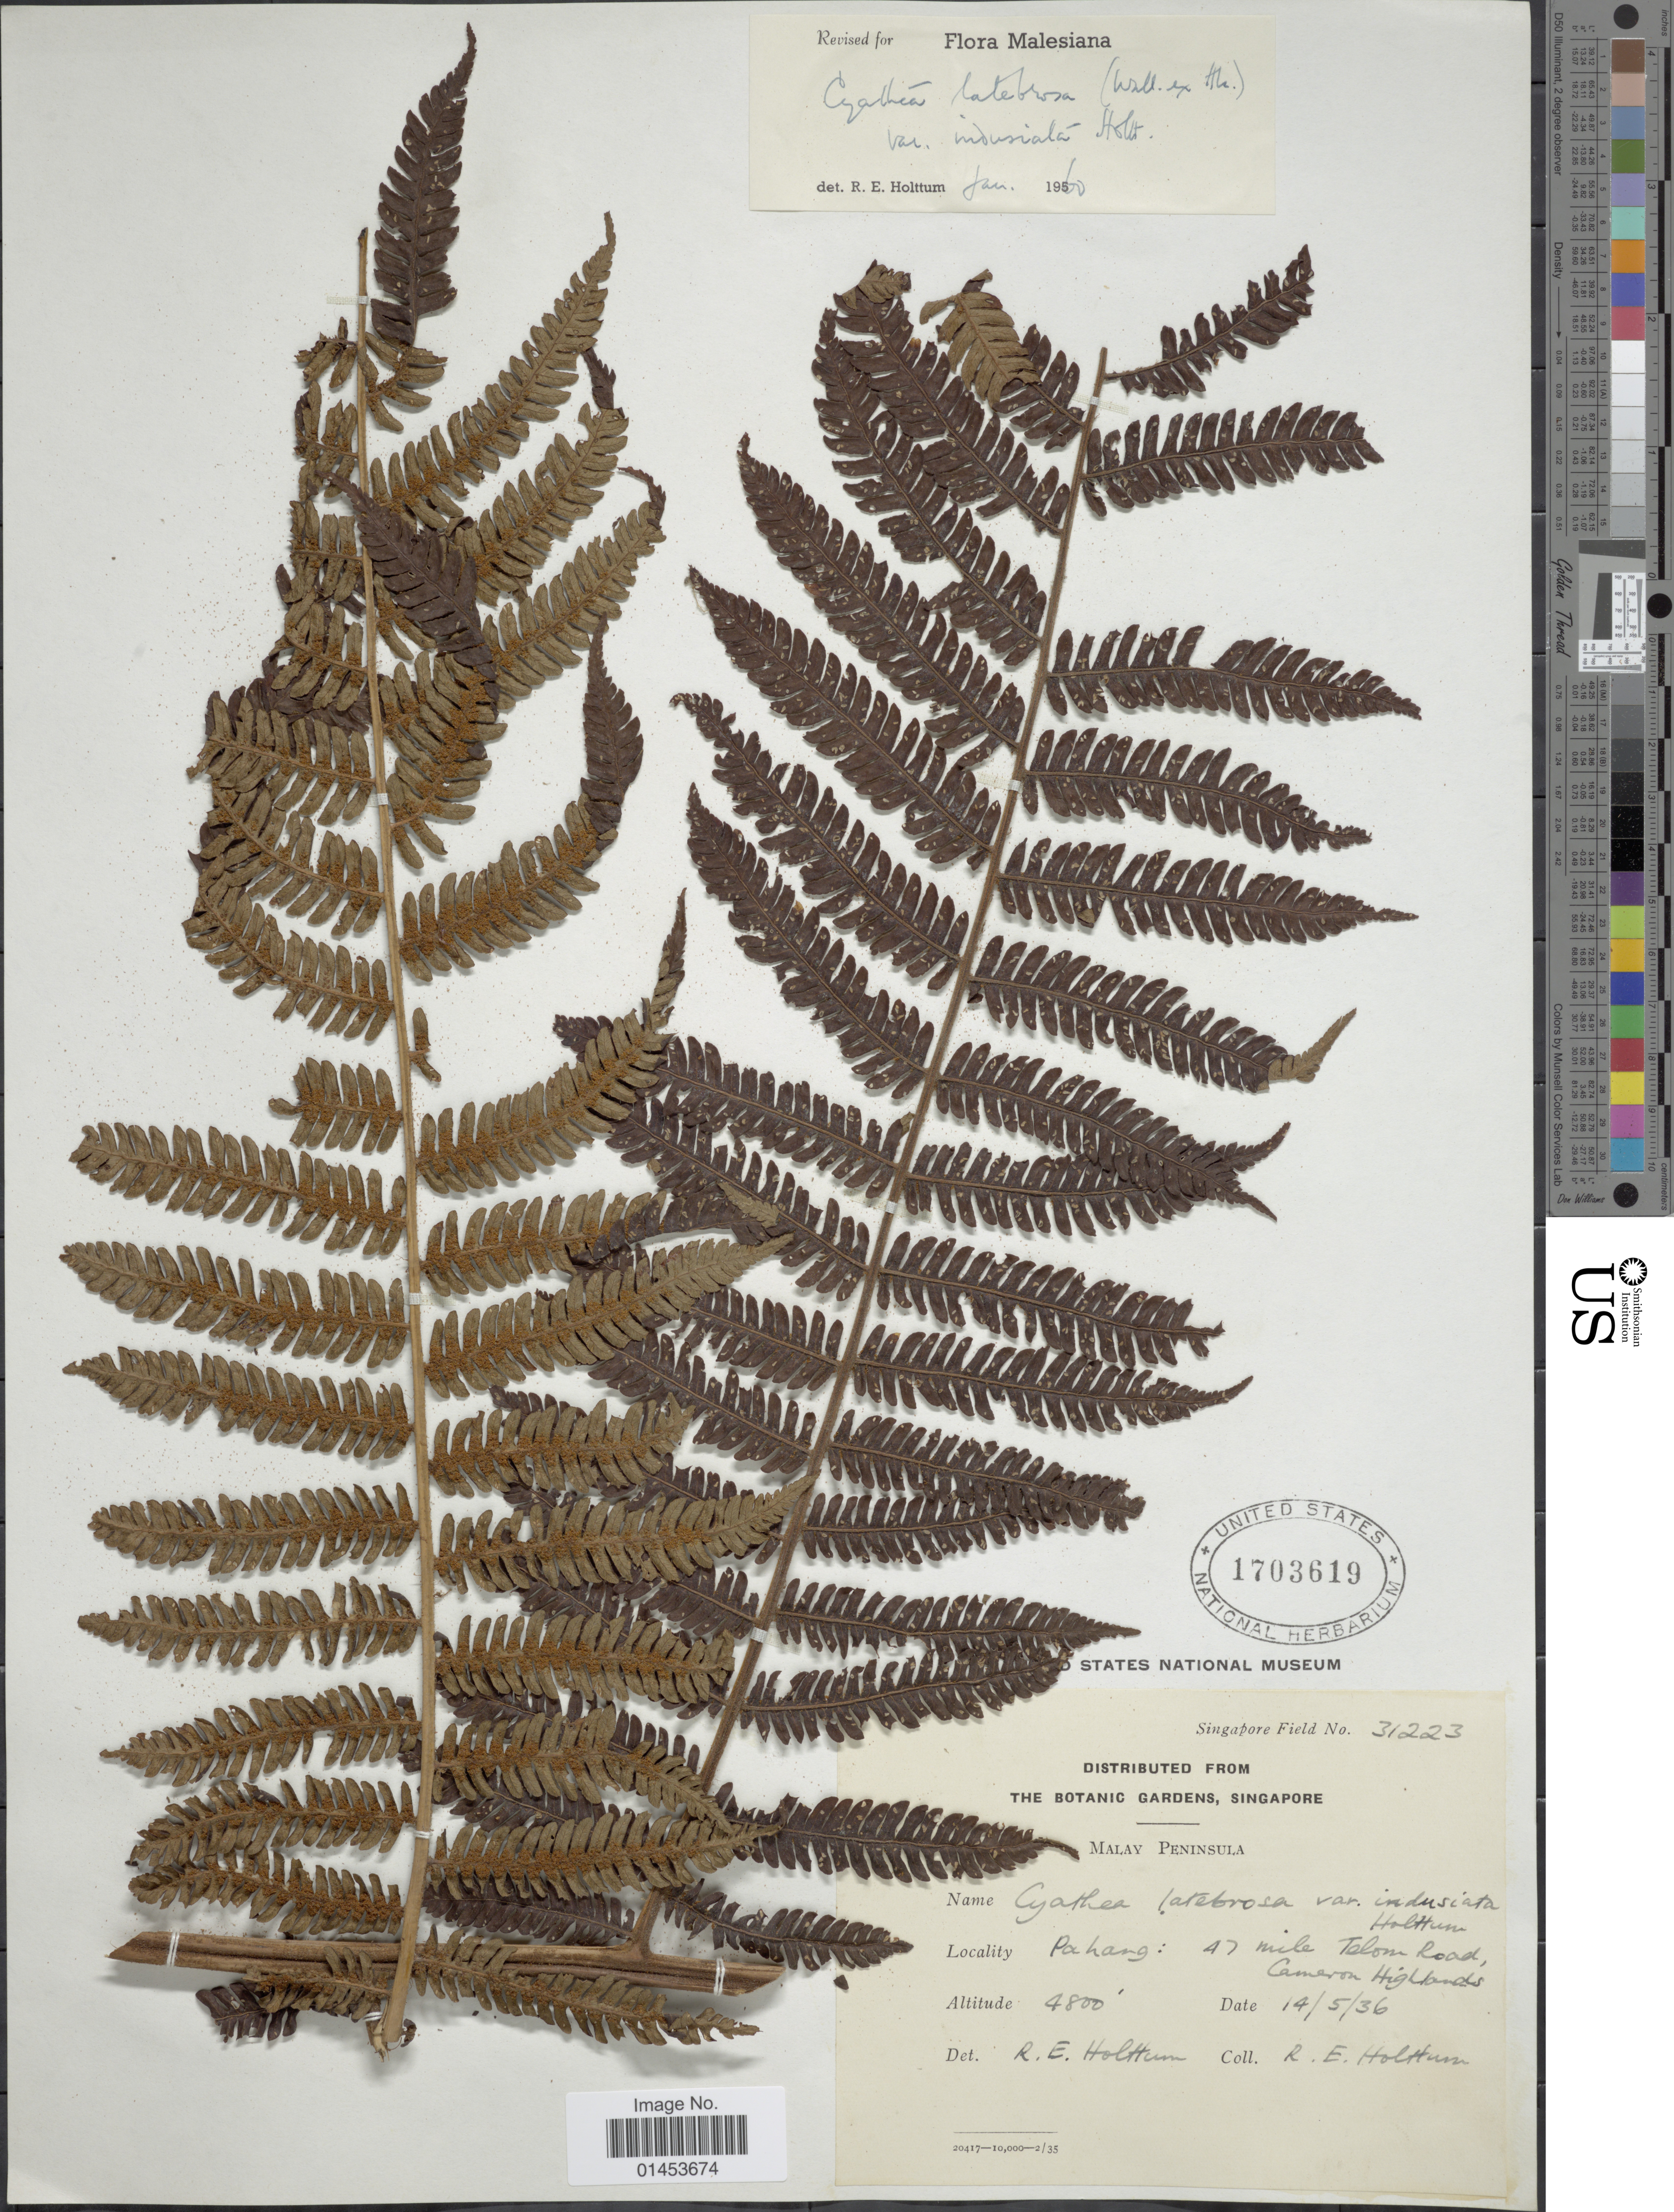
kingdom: Plantae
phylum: Tracheophyta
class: Polypodiopsida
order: Cyatheales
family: Cyatheaceae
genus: Cyathea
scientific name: Cyathea latebrosa var. indusiata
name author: Holttum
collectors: R. E. Holttum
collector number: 31223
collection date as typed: Transcribed d/m/y: 14/5/36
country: Malaysia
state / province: Pahang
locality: Malay Peninsula, Pahang: 47mile Telom Road, Cameron Highlands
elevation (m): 1463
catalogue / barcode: US 1703619